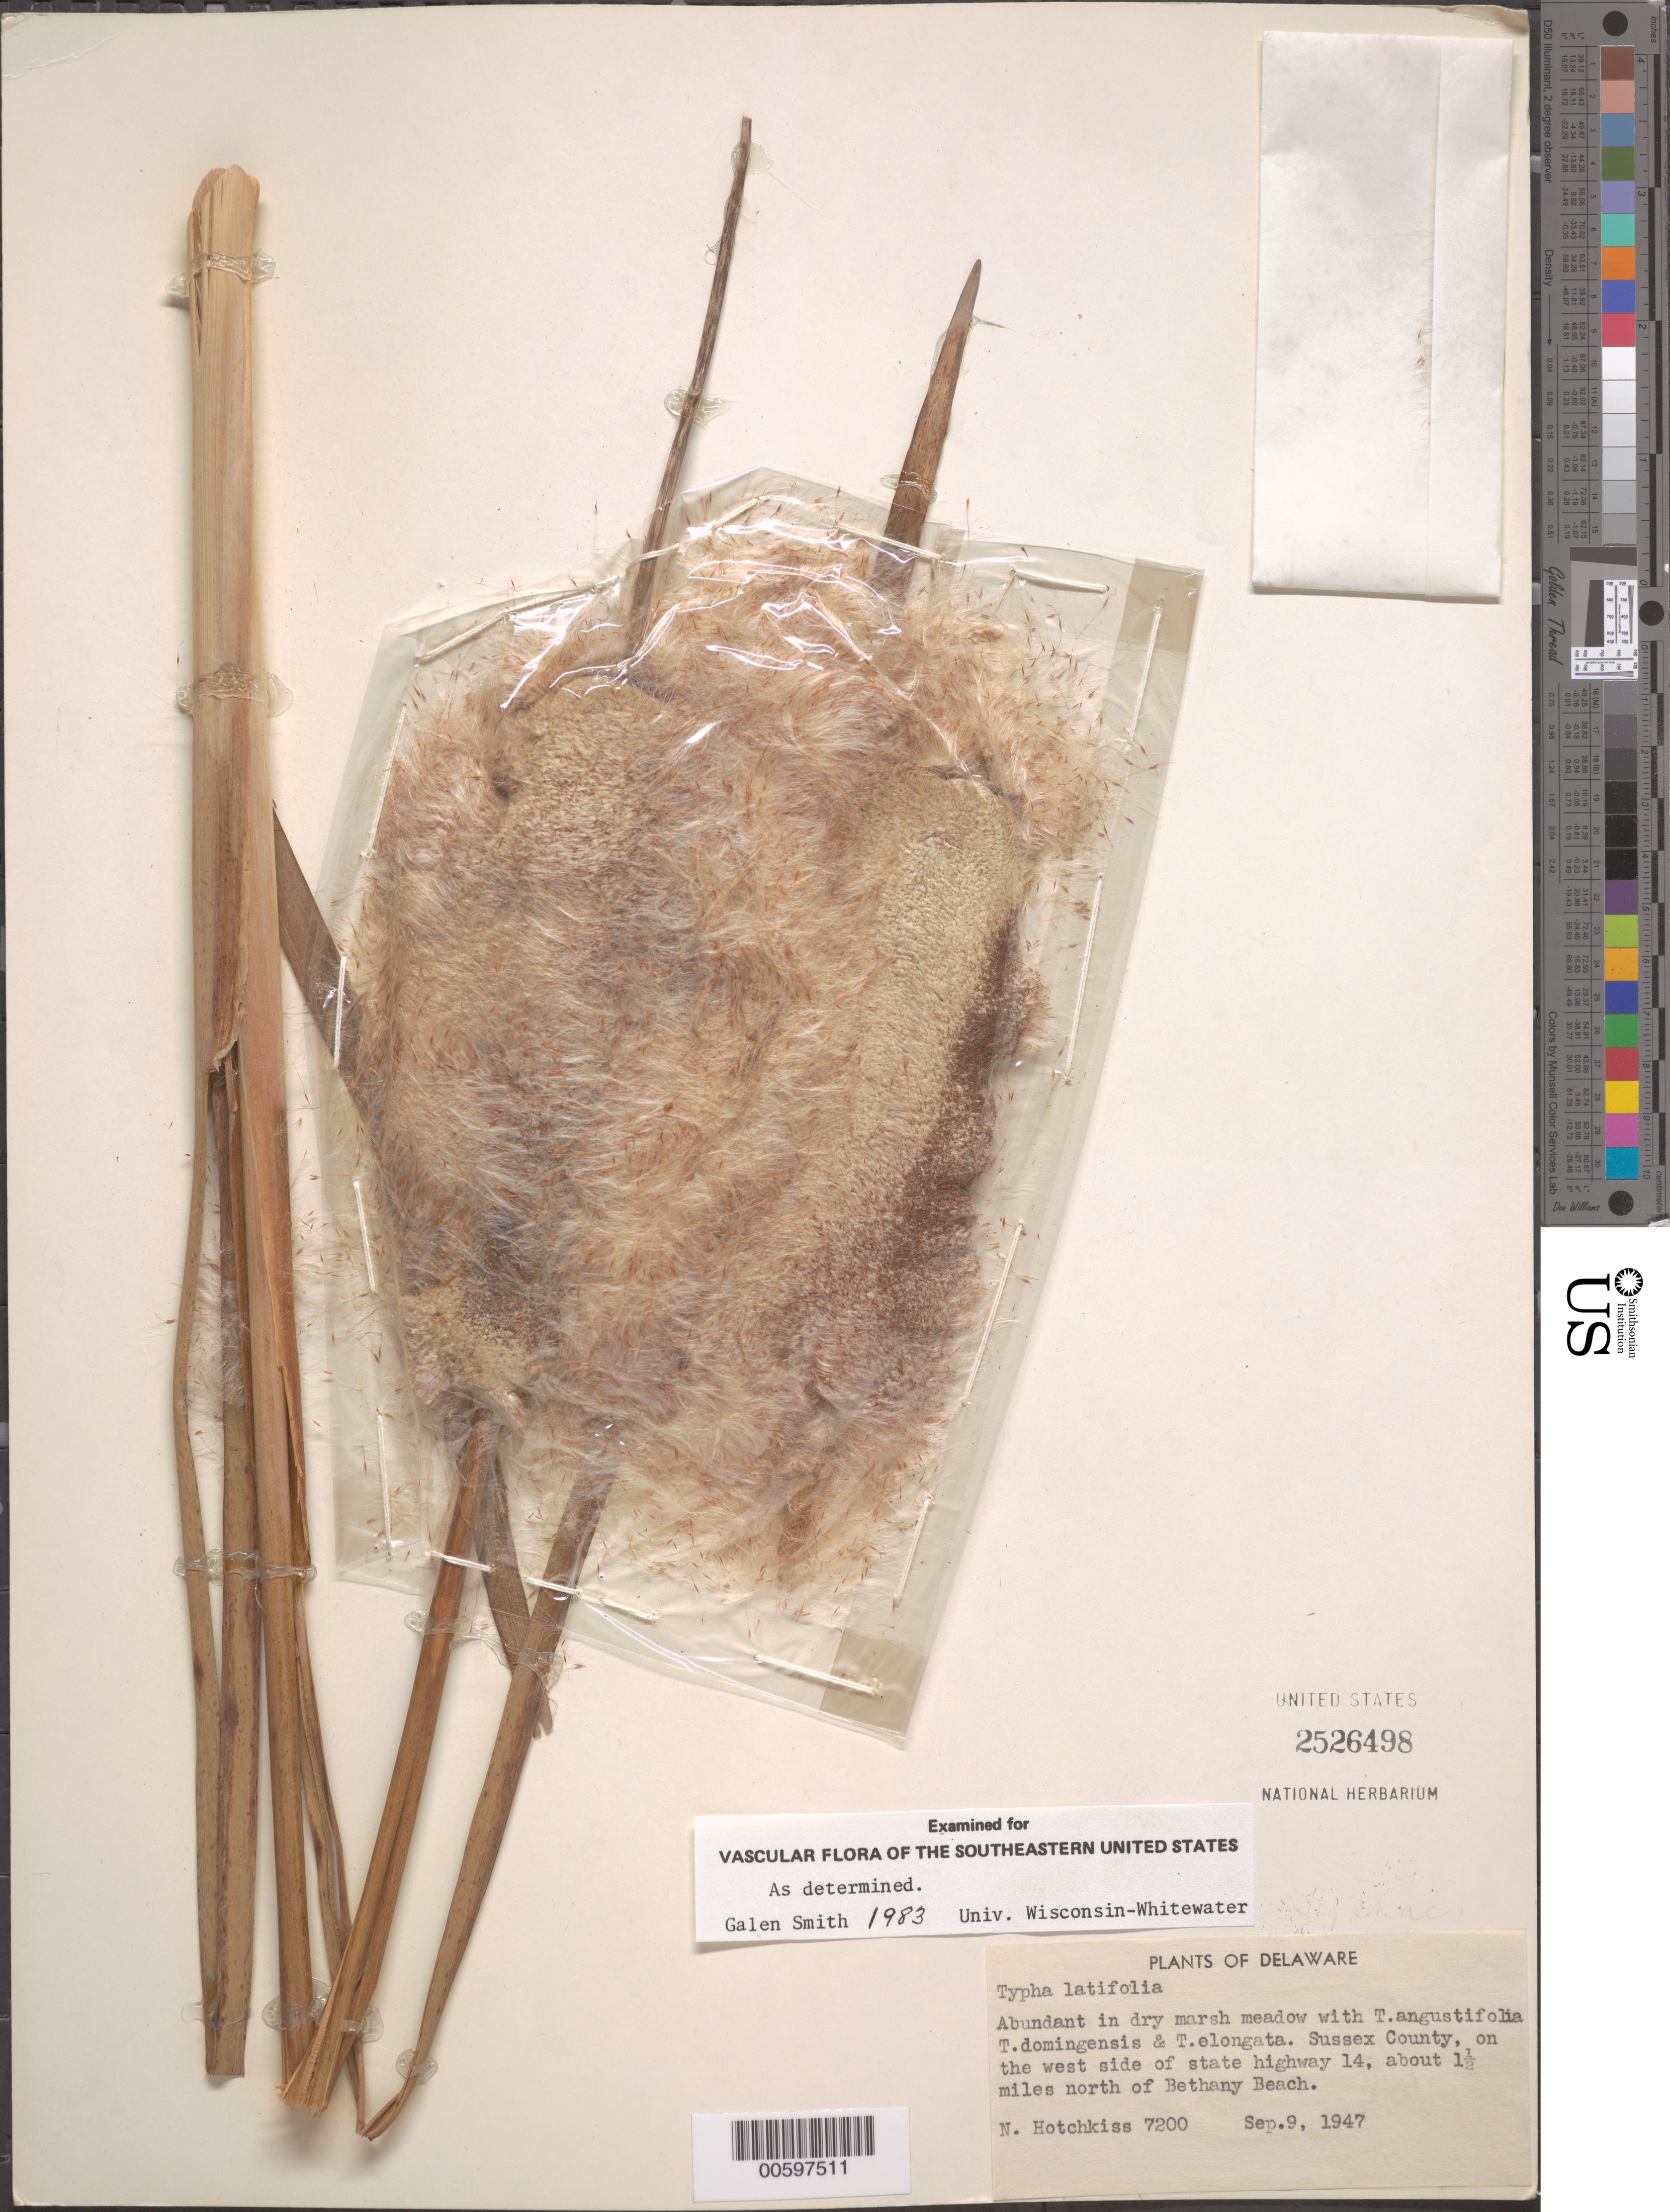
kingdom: Plantae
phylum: Tracheophyta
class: Liliopsida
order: Poales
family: Typhaceae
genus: Typha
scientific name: Typha latifolia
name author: L.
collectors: N. Hotchkiss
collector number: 7200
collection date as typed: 09 Sep 1947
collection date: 1947-09-09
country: United States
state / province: Delaware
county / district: Sussex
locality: State hwy 14, N of Bethany Beach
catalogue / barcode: US 2526498